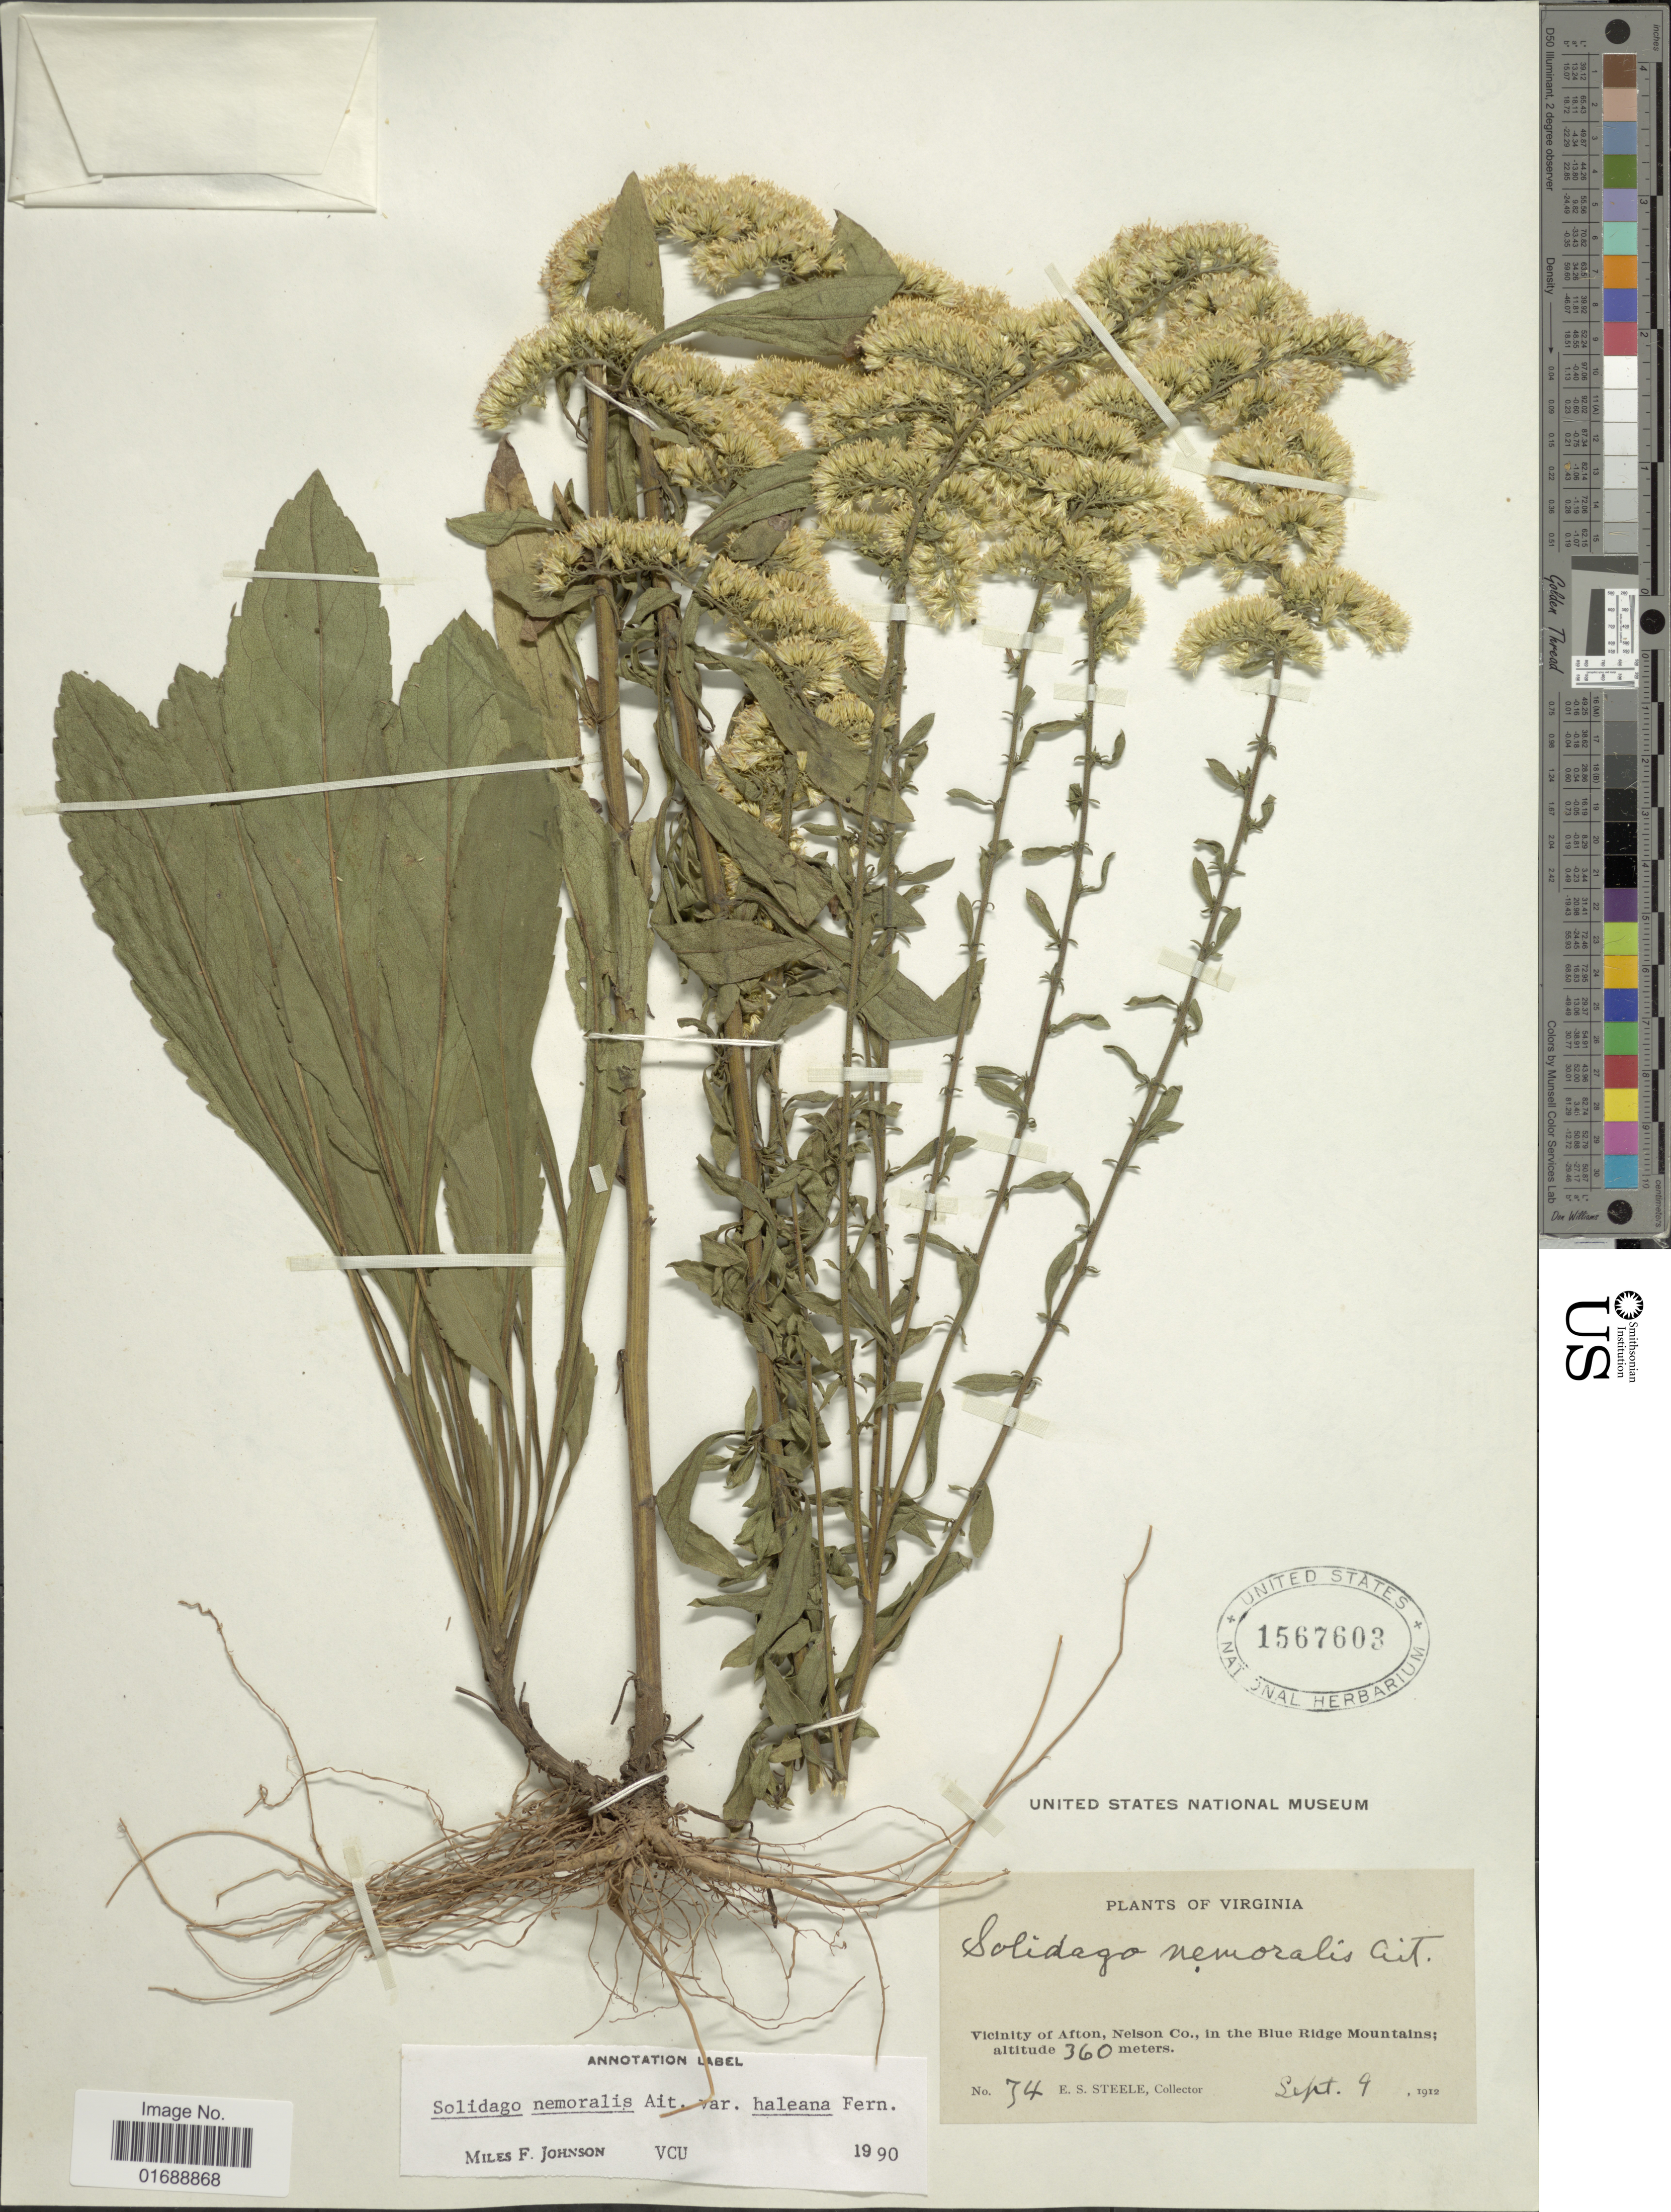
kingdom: Plantae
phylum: Tracheophyta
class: Magnoliopsida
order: Asterales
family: Asteraceae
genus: Solidago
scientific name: Solidago nemoralis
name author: Aiton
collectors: E. Steele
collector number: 34*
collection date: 1912-09-09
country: United States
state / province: Virginia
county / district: Nelson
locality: Vicinity of Afton, Nelson Co., in the Blue Ridge Mountains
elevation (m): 360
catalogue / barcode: US 1567603